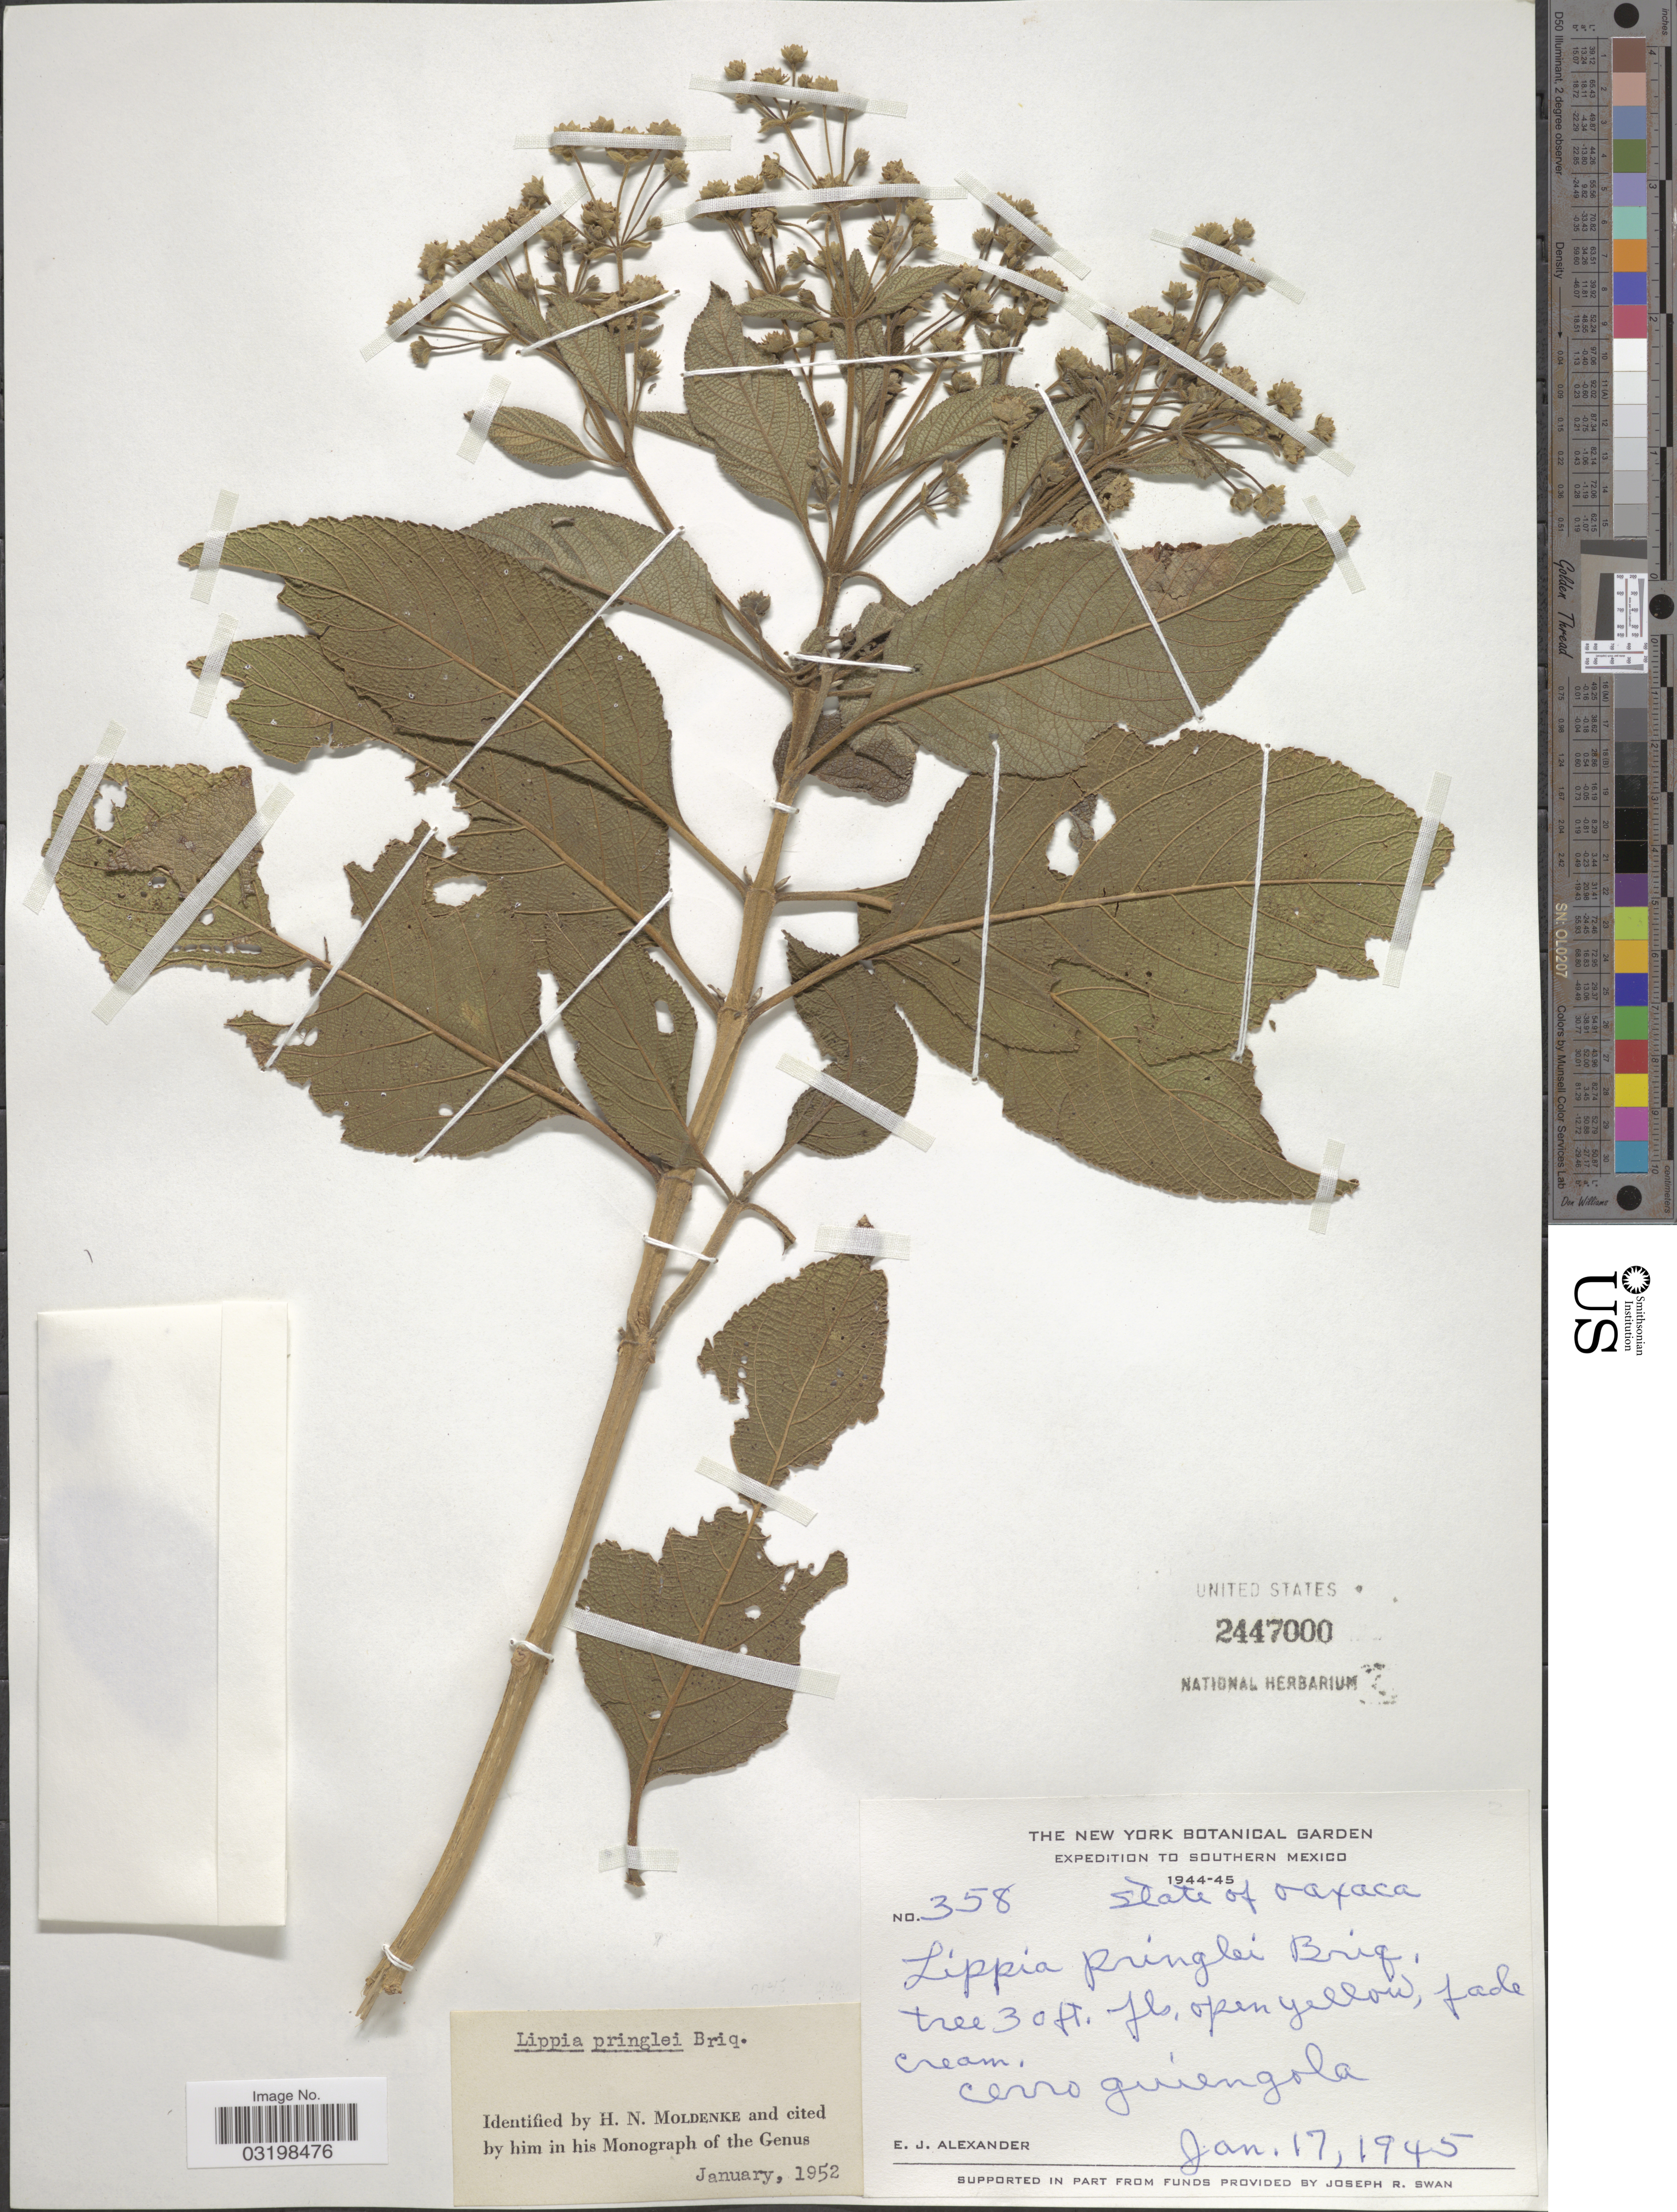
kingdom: Plantae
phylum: Tracheophyta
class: Magnoliopsida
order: Lamiales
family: Verbenaceae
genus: Lippia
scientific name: Lippia umbellata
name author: Cav.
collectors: E. J. Alexander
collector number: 358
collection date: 1945-01-17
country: Mexico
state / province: Oaxaca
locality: Southern Mexico, cerro guiengola.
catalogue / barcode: US 2447000